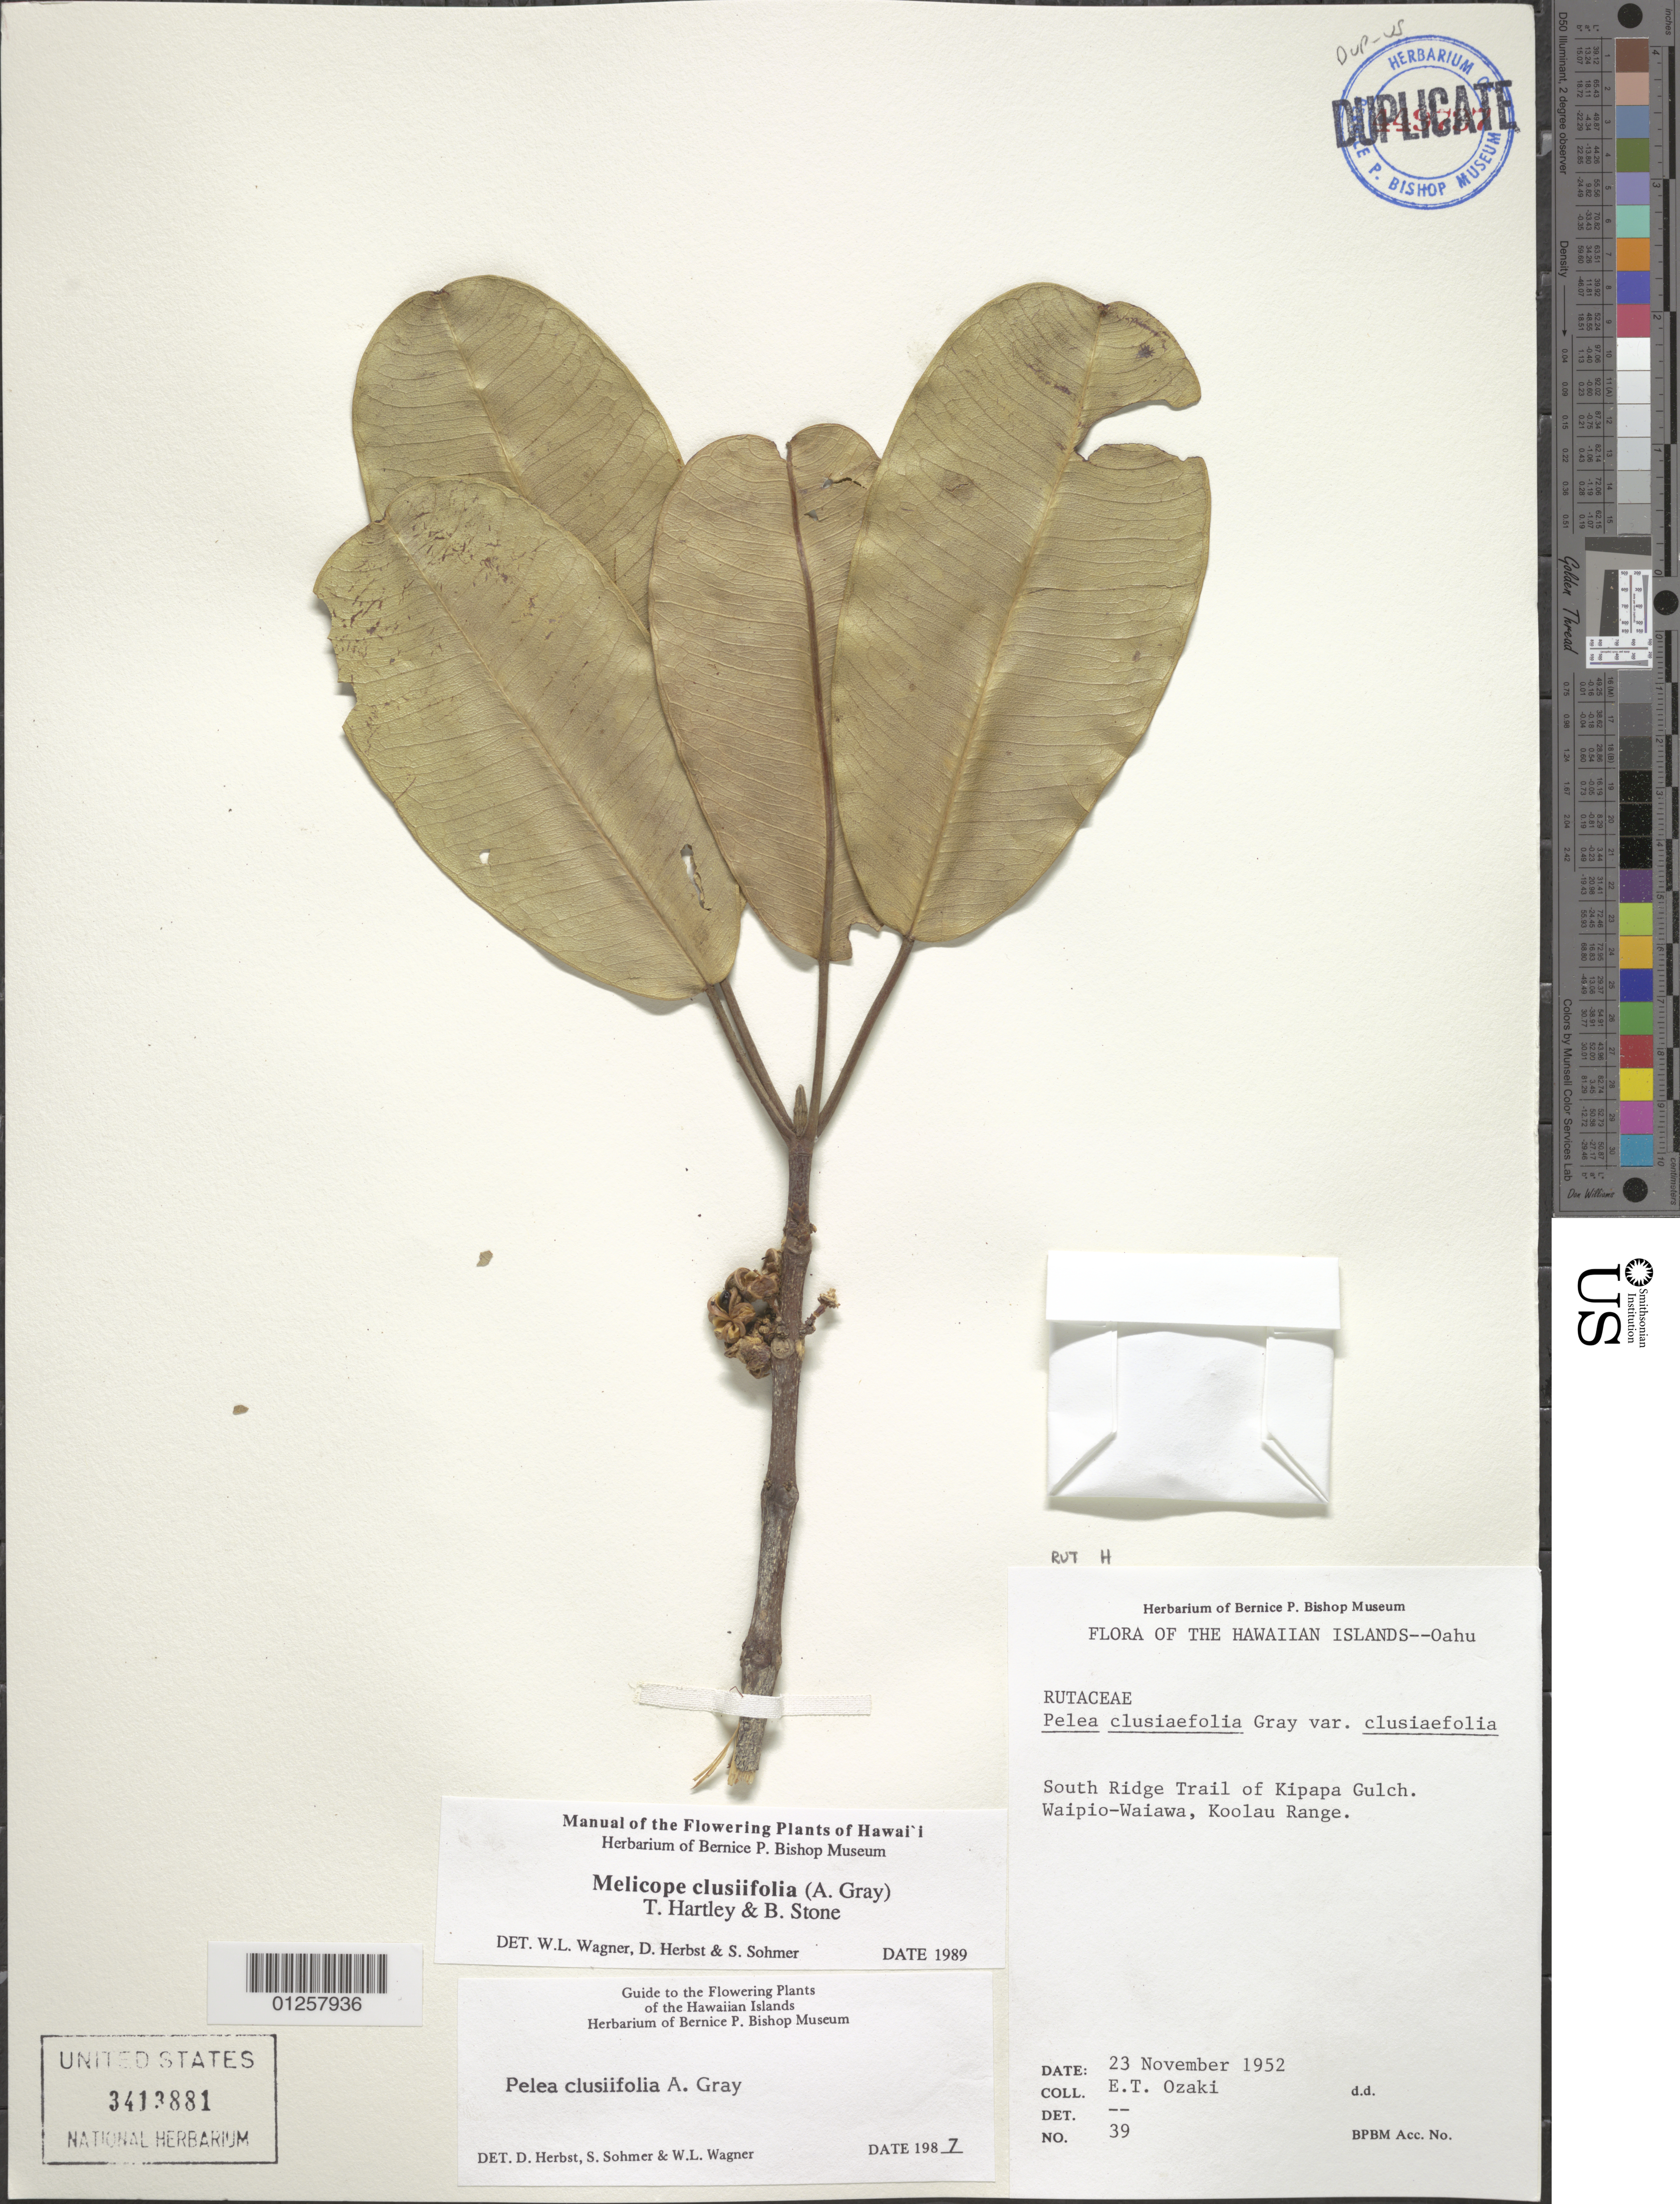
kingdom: Plantae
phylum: Tracheophyta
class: Magnoliopsida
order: Sapindales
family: Rutaceae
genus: Melicope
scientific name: Melicope clusiifolia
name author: (A. Gray) T.G. Hartley & B.C. Stone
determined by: Wagner, W. L.; Herbst, D. R.; Sohmer, S. H.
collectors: E. Ozaki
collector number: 39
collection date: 1952-11-23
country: United States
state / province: Hawaii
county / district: Honolulu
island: Oahu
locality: South Ridge Trail of Kipapa Gulch. Waipio- Waiwa, Koolau Range.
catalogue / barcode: US 3413881